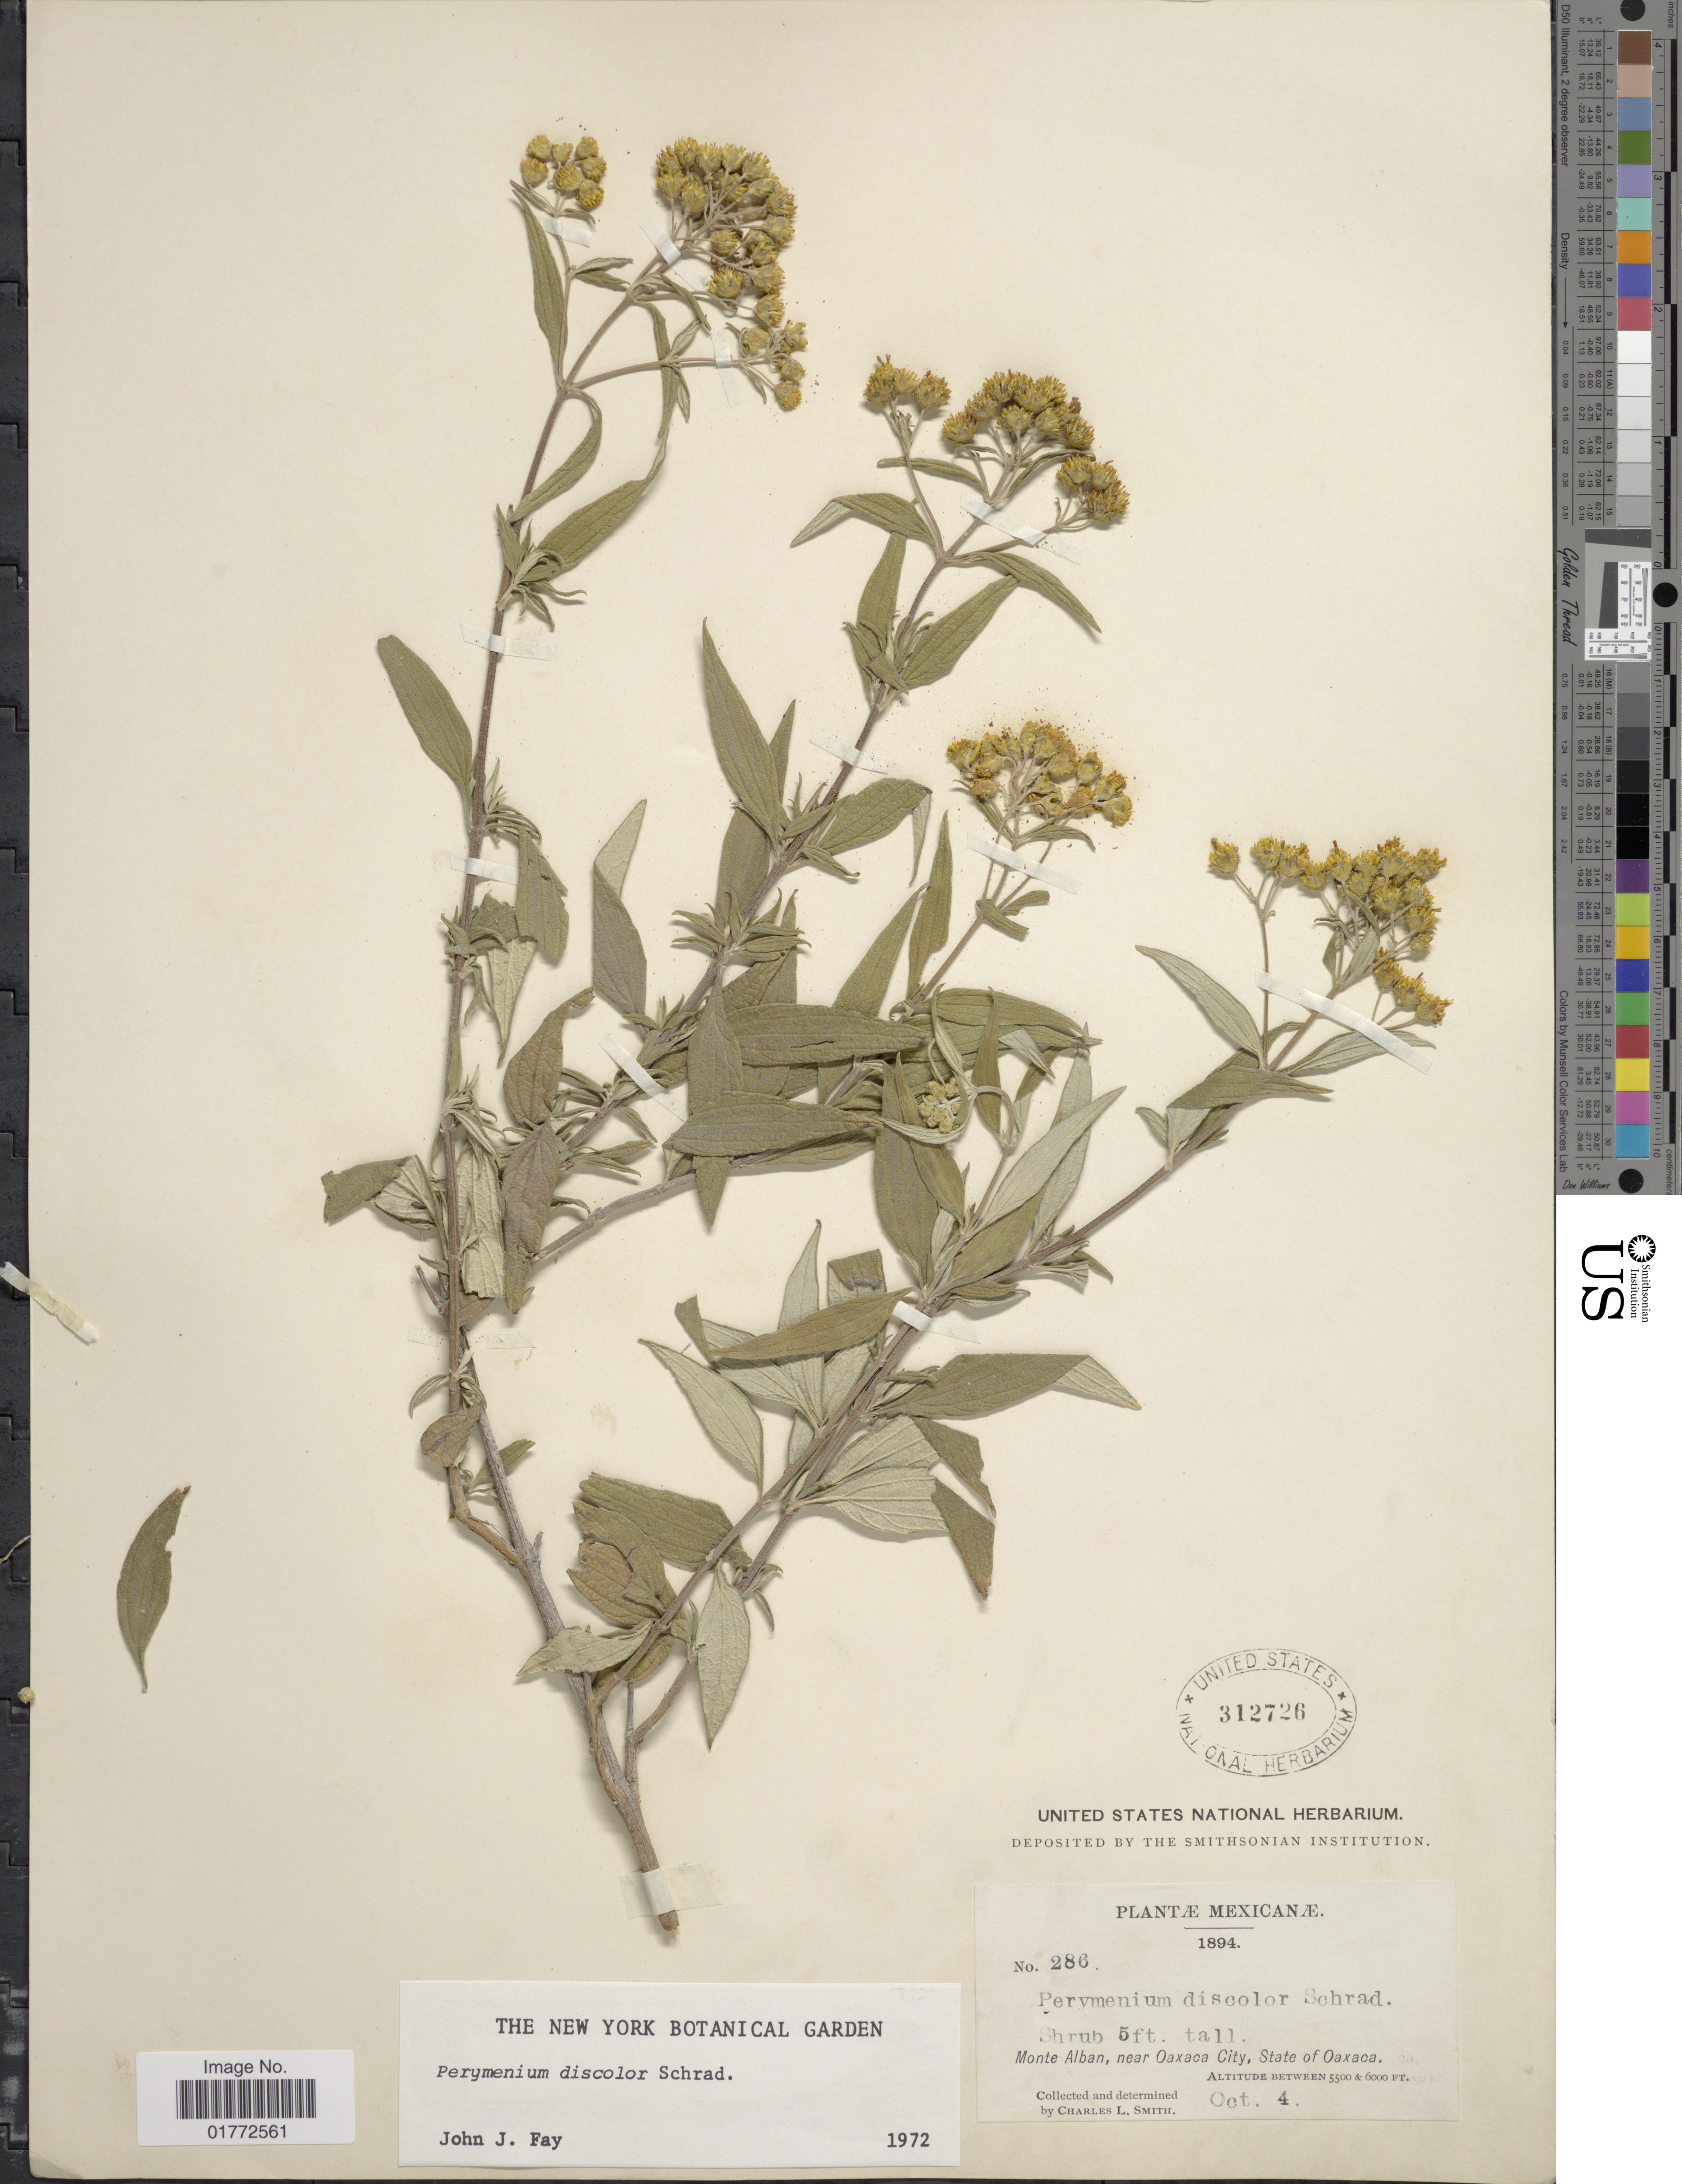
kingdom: Plantae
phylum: Tracheophyta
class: Magnoliopsida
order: Asterales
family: Asteraceae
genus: Perymenium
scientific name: Perymenium discolor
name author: Schrad.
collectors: C. L. Smith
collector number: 286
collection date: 1894-10-04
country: Mexico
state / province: Oaxaca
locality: Monte Alban, near Oaxaca City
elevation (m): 1676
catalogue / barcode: US 312726